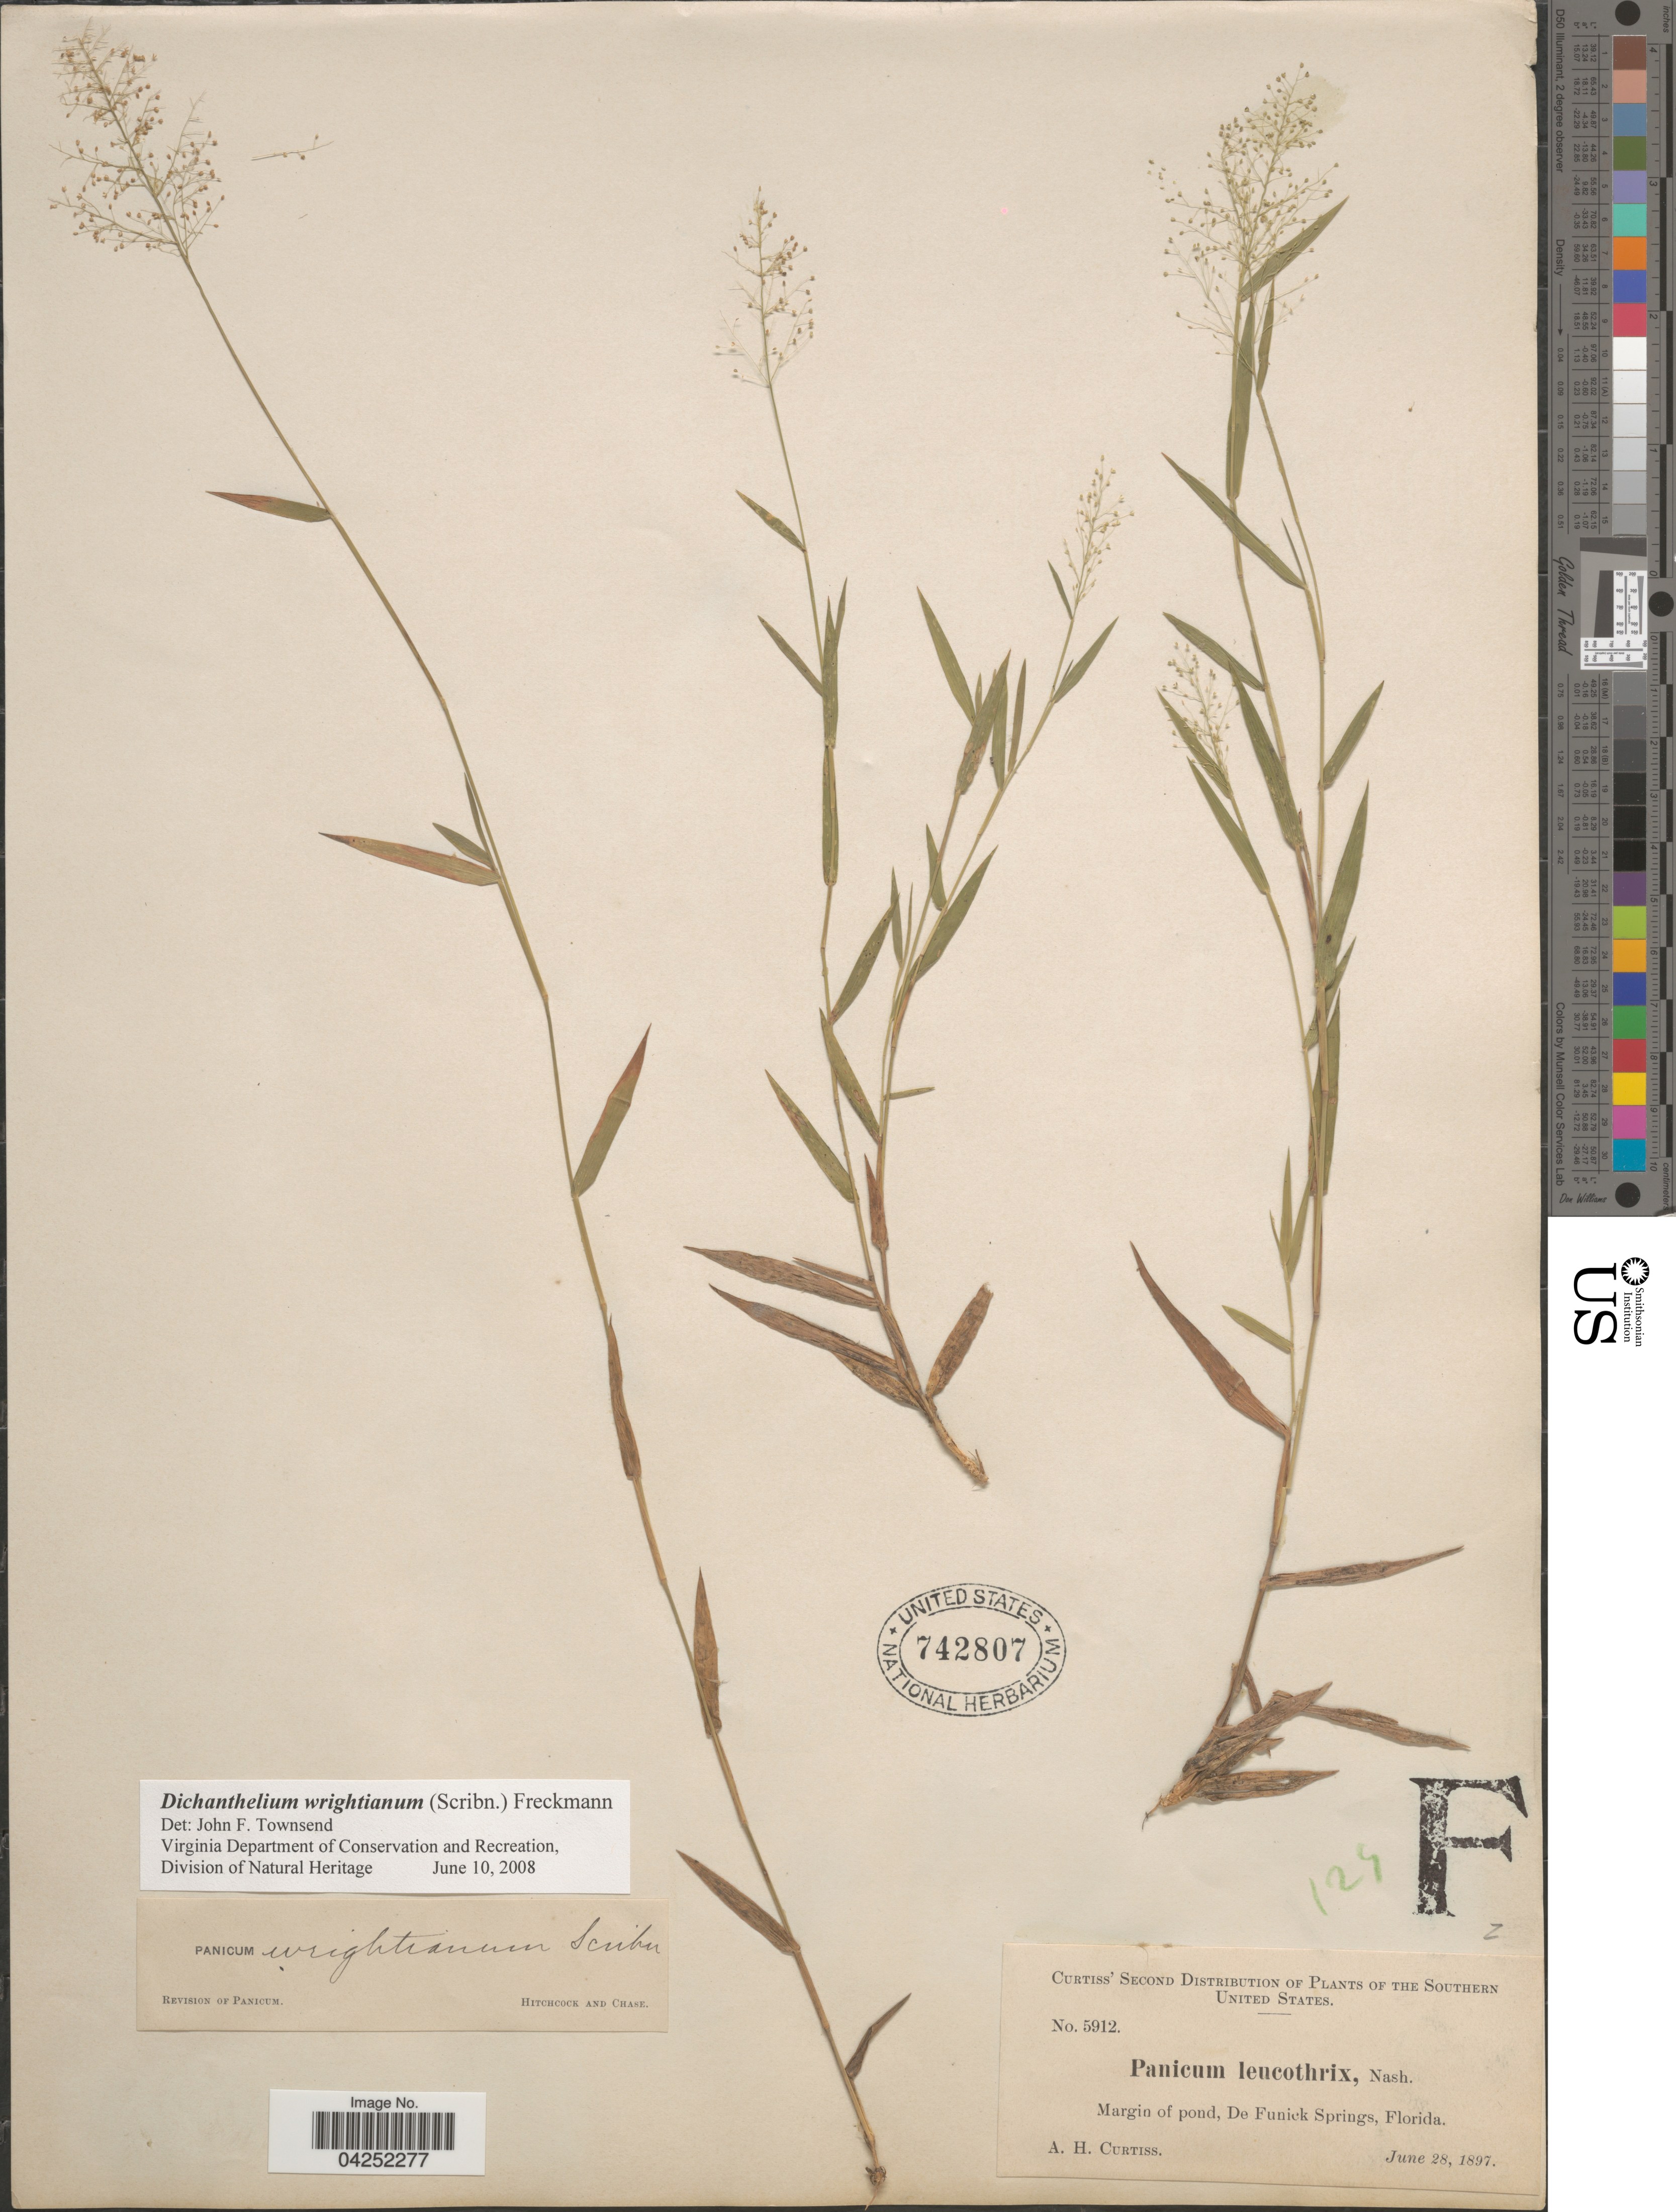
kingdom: Plantae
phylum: Tracheophyta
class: Liliopsida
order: Poales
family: Poaceae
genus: Dichanthelium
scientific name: Dichanthelium acuminatum var. longiligulatum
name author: (Nash) Gould & C.A. Clark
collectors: A. H. Curtiss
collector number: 5912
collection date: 1897-06-28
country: United States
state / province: Florida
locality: The Southern United States. Margin of pond, De Funiak Springs.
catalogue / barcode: US 742807